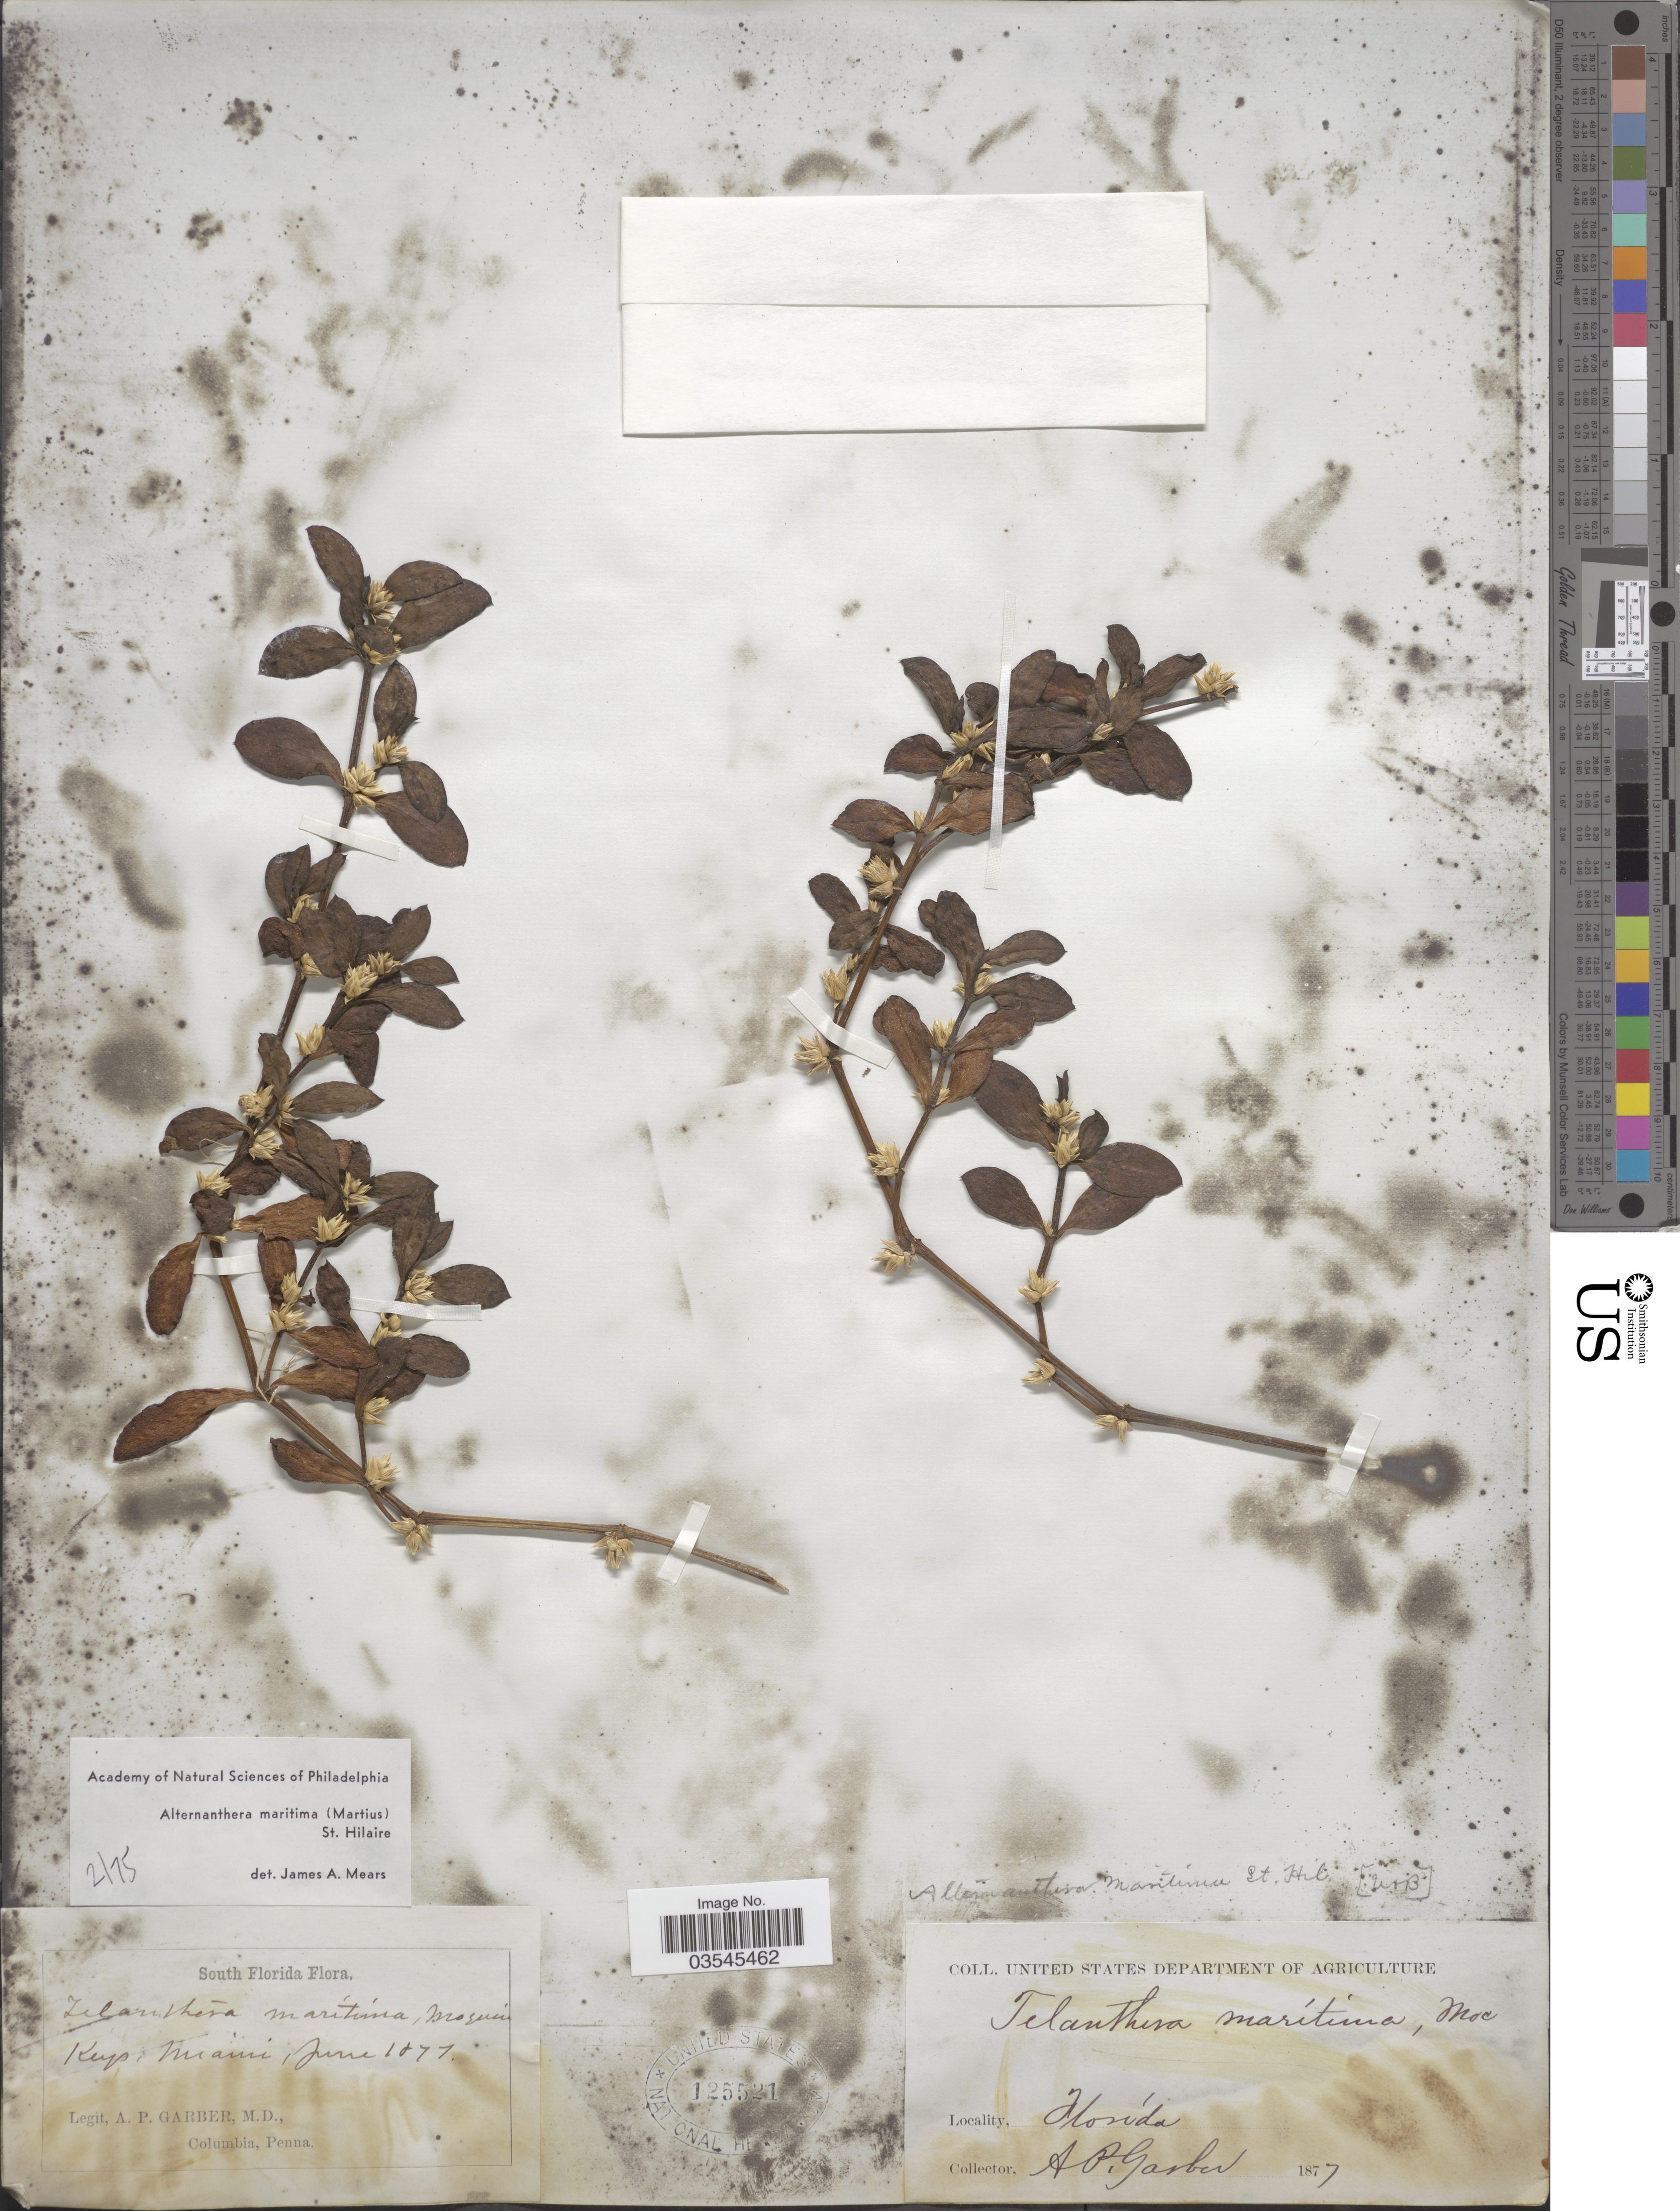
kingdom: Plantae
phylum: Tracheophyta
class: Magnoliopsida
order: Caryophyllales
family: Amaranthaceae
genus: Alternanthera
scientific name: Alternanthera maritima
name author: (Mart.) A. St.-Hil.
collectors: A. P. Garber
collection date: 1877-06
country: United States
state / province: Florida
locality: South Florida. Keys, Miami.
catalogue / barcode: US 125521